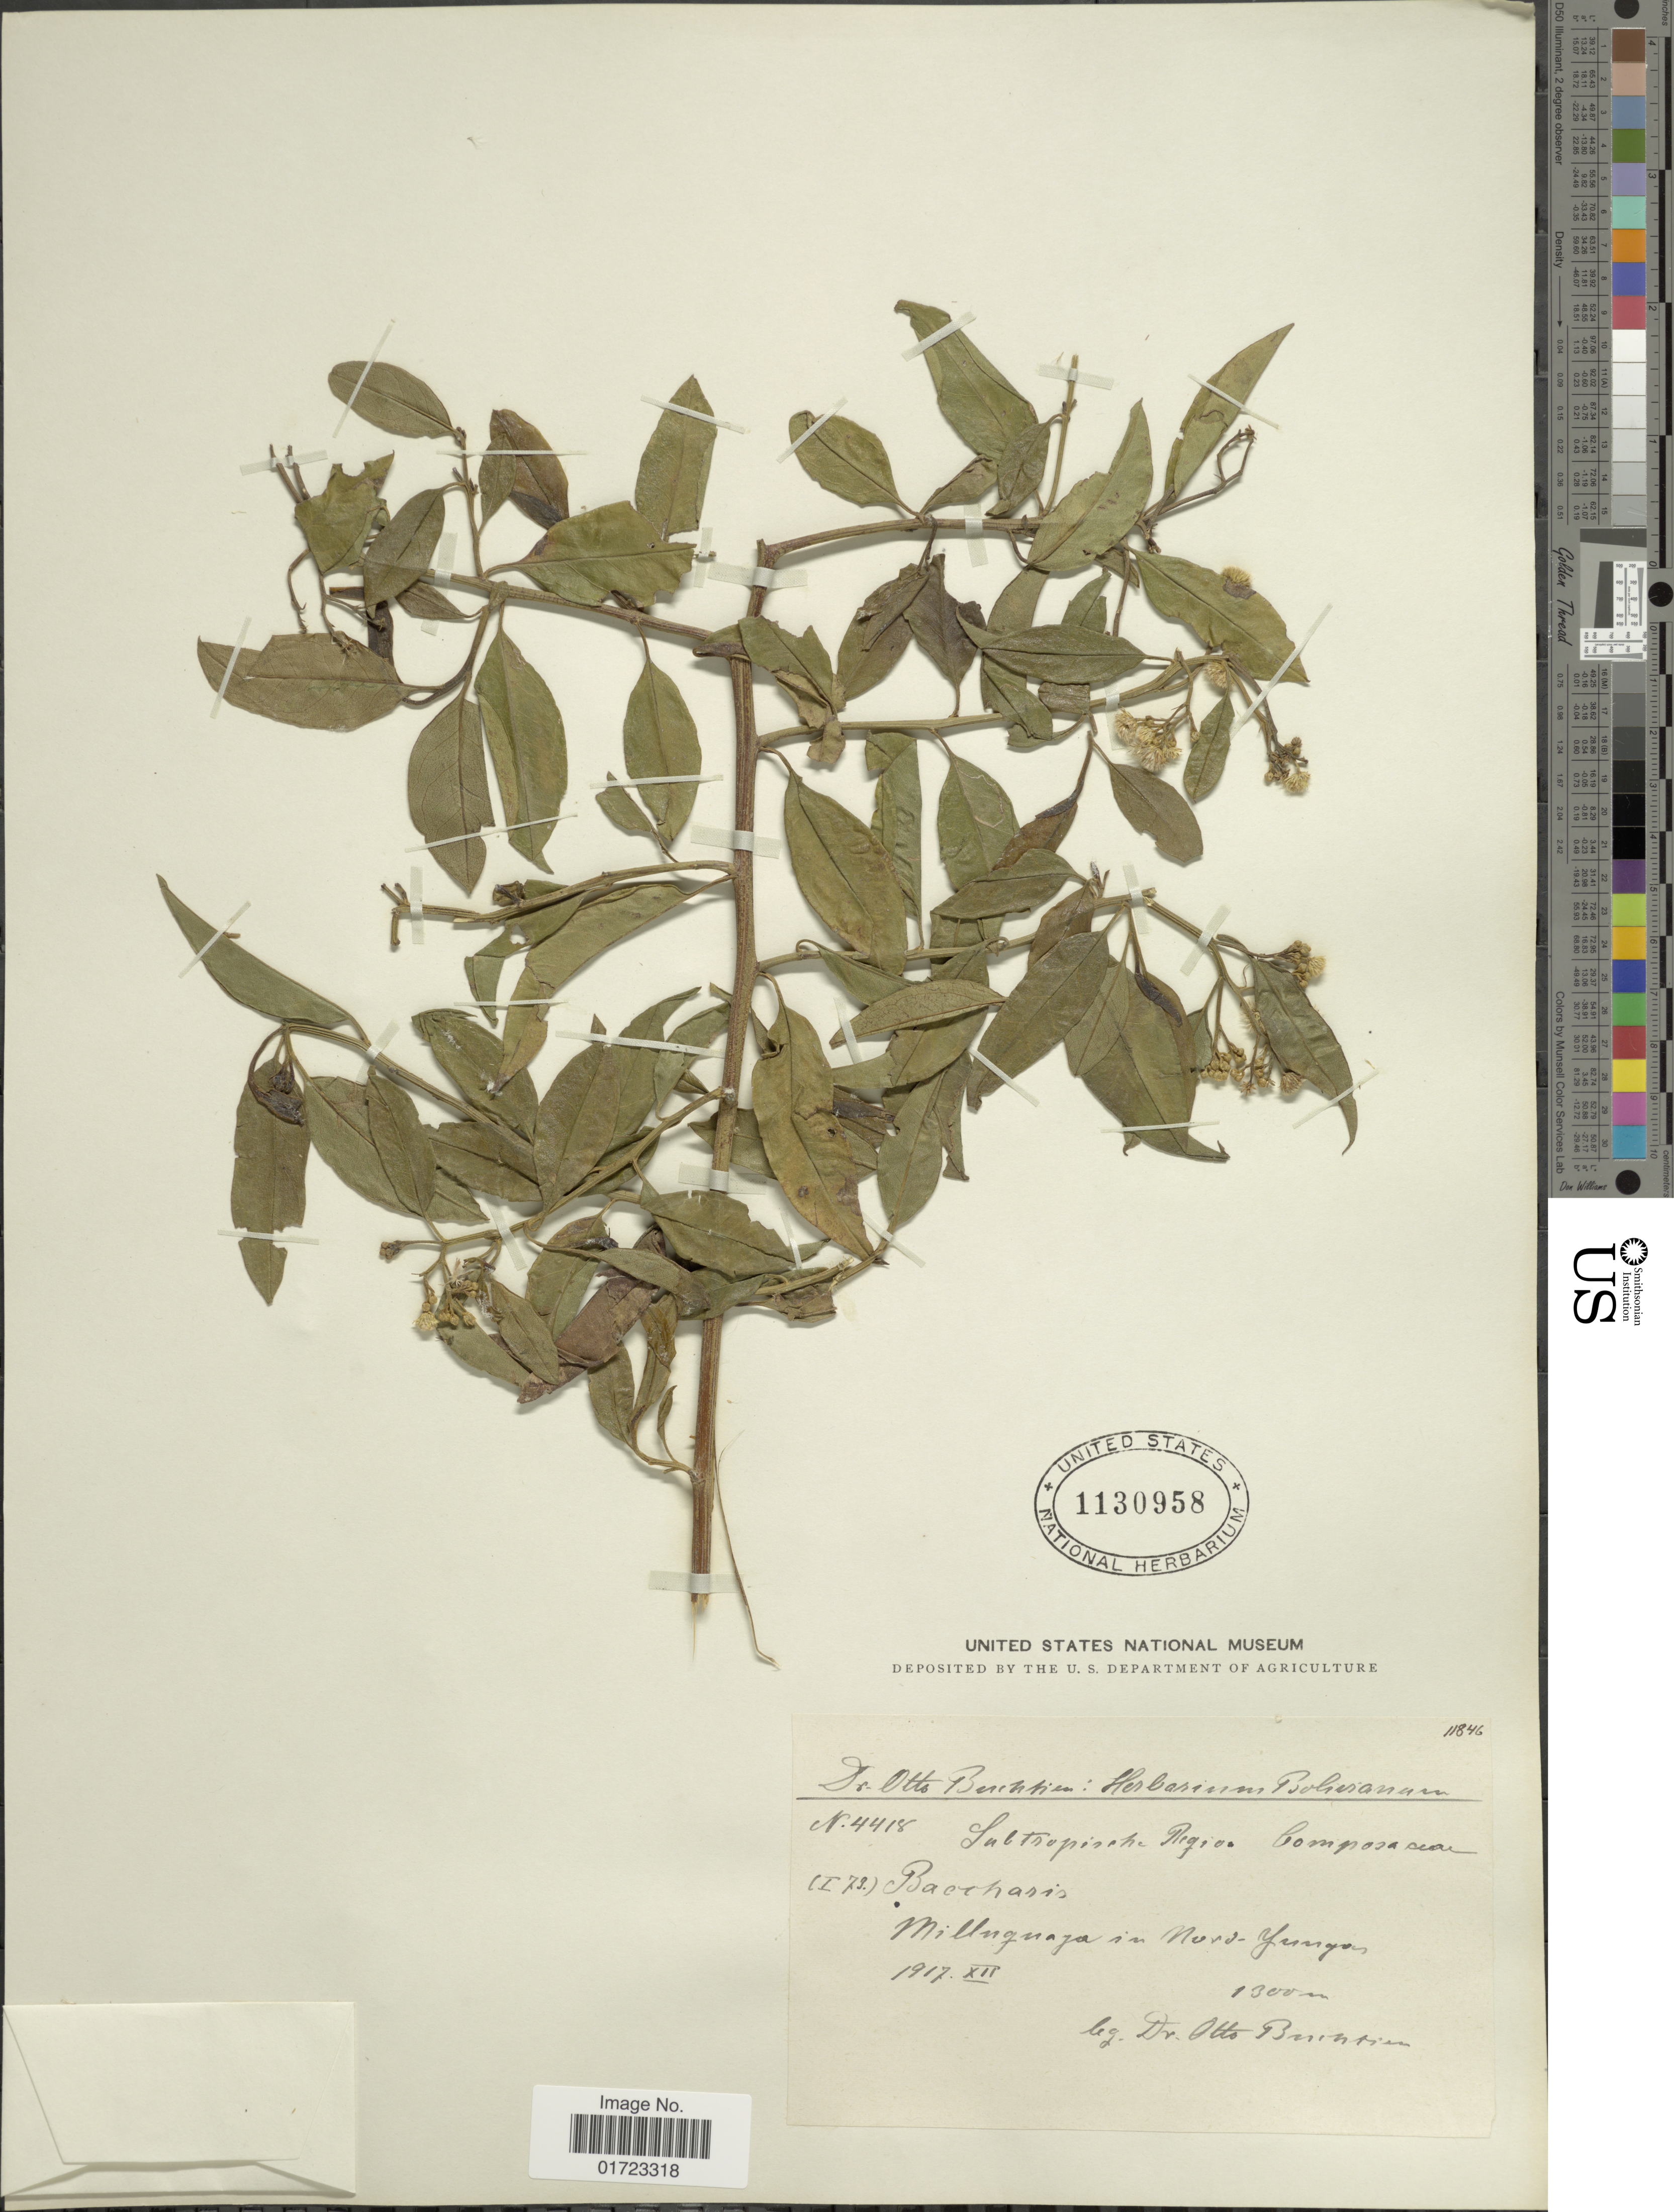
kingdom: Plantae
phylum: Tracheophyta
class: Magnoliopsida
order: Asterales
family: Asteraceae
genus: Baccharis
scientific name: Baccharis quitensis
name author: Kunth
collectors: O. Buchtien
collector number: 4418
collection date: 1917-12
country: Bolivia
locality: Milluguaja in Nord-Yungas.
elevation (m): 1300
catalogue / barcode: US 1130958